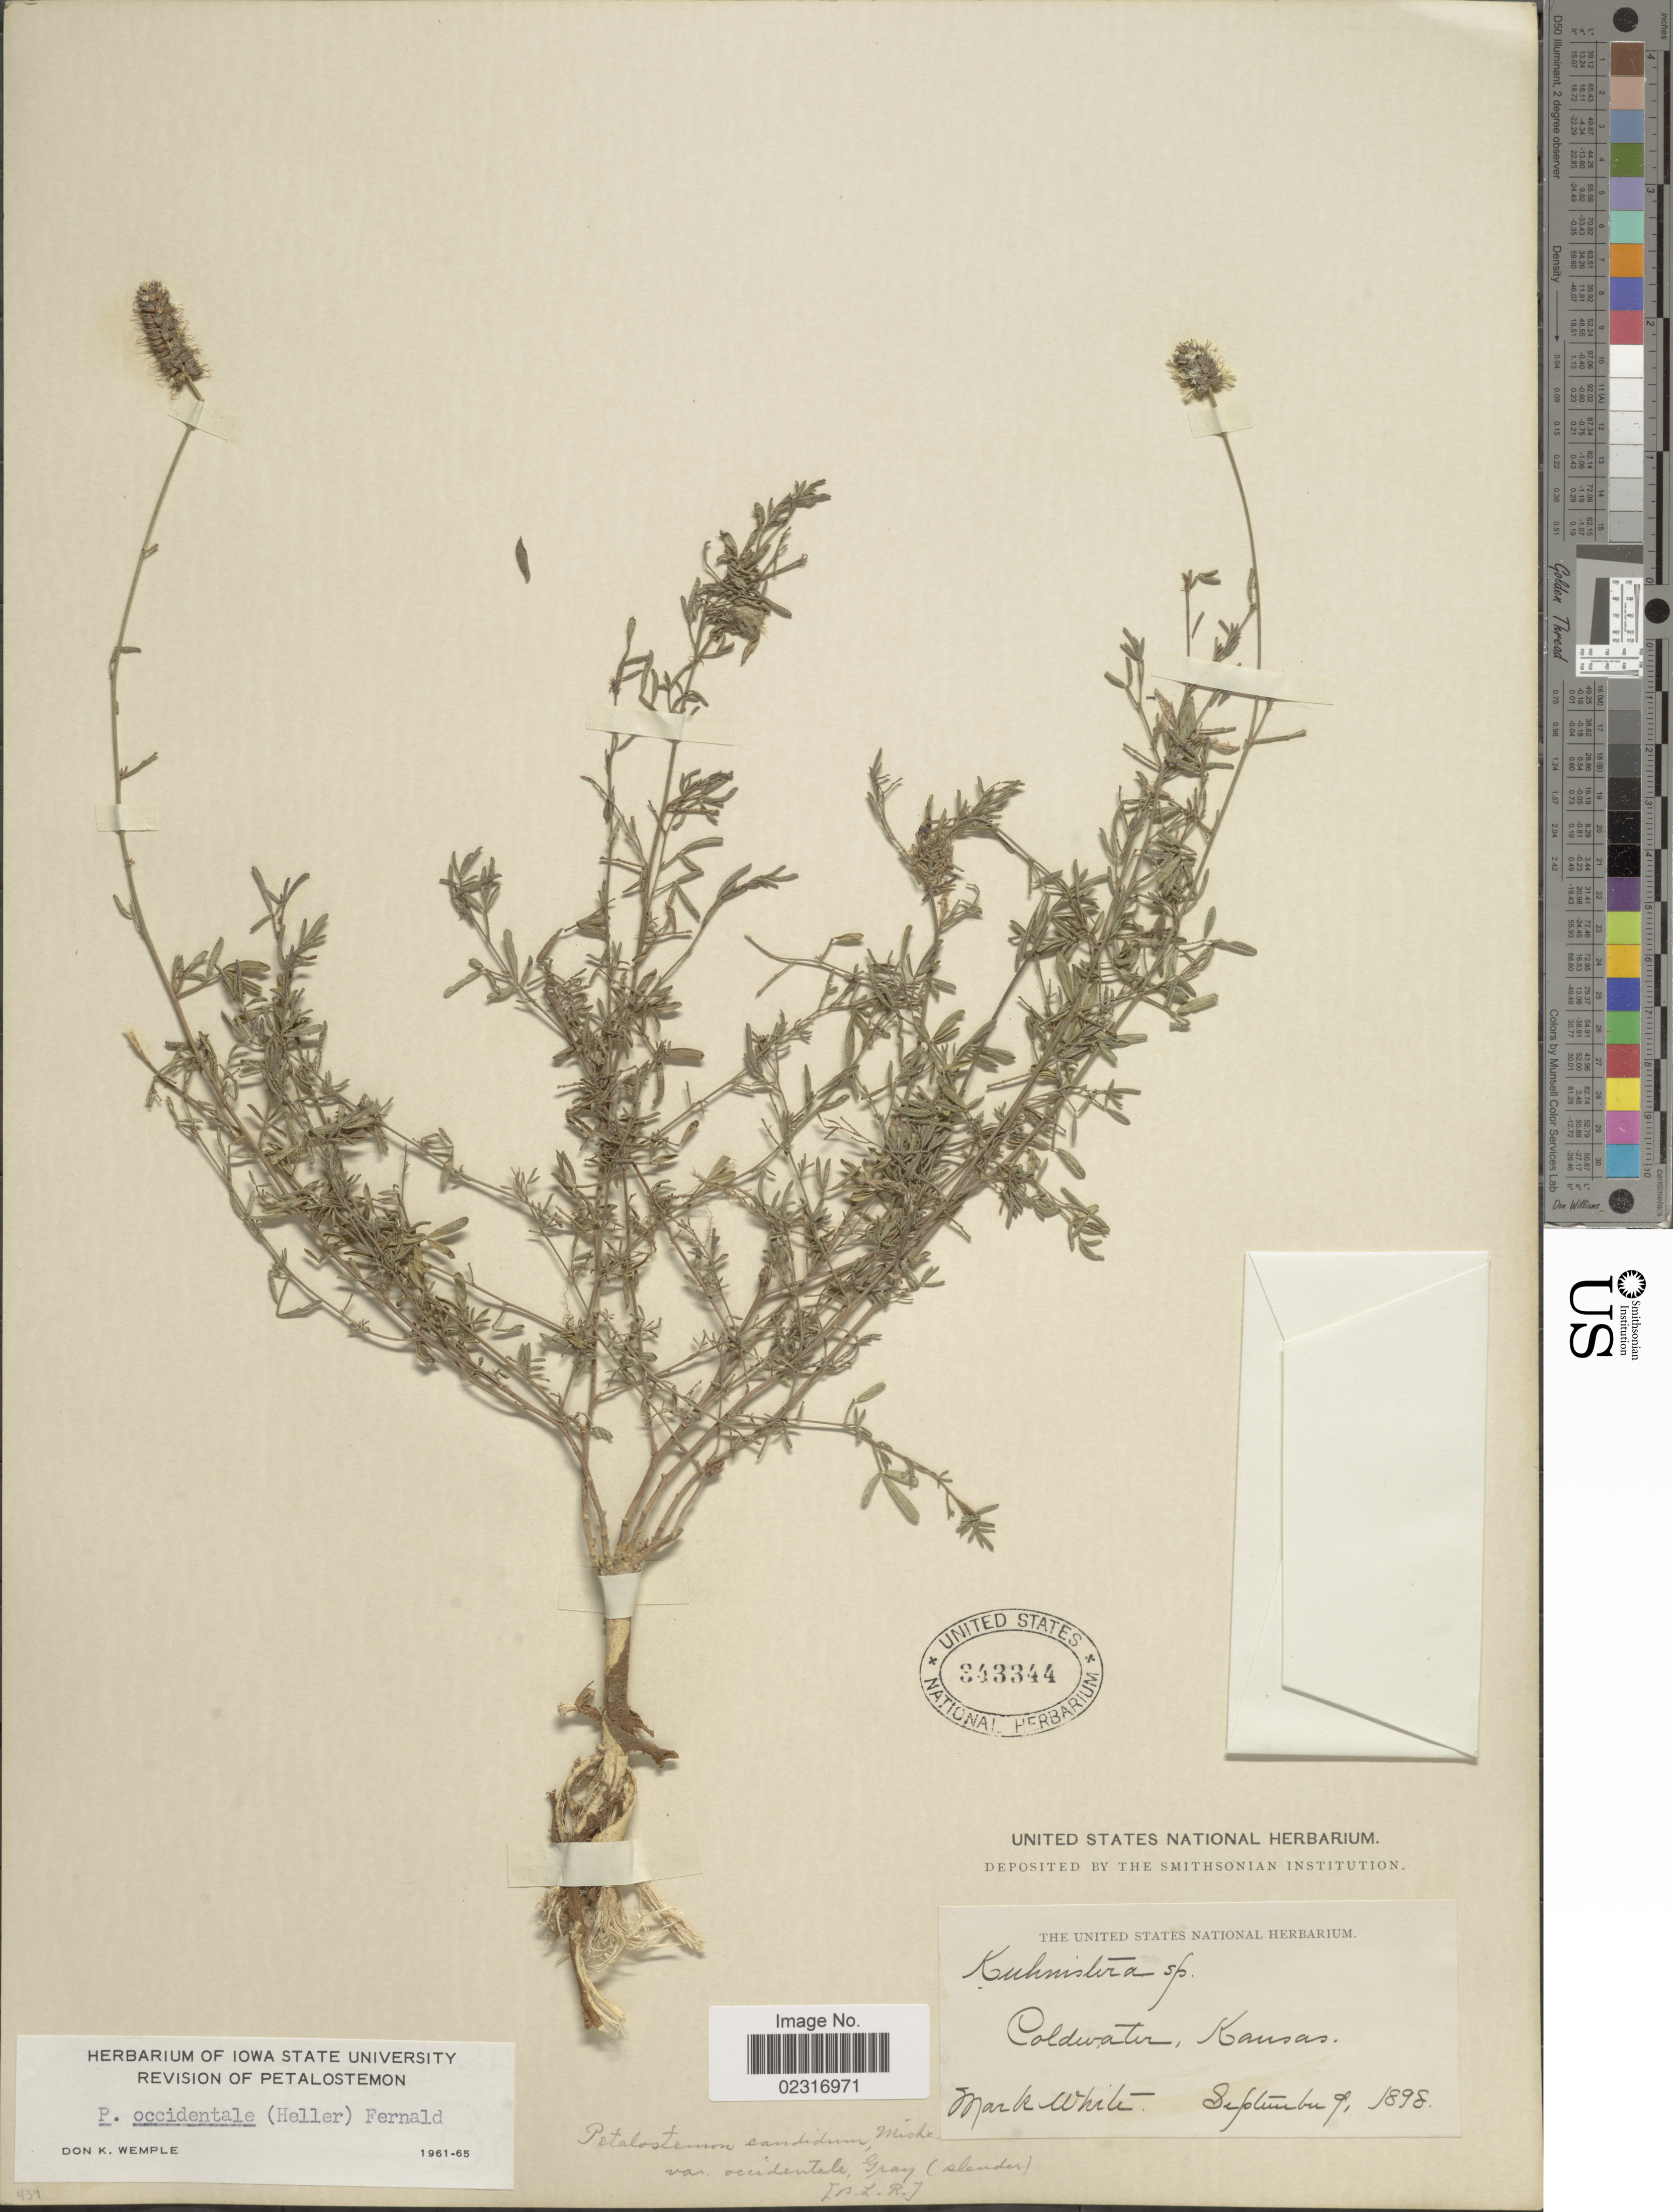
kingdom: Plantae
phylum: Tracheophyta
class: Magnoliopsida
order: Fabales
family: Fabaceae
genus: Dalea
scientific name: Dalea candida var. oligophylla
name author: (Torr) Shinners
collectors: M. White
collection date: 1898-09-09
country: United States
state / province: Kansas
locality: Coldwater.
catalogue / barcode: US 343344